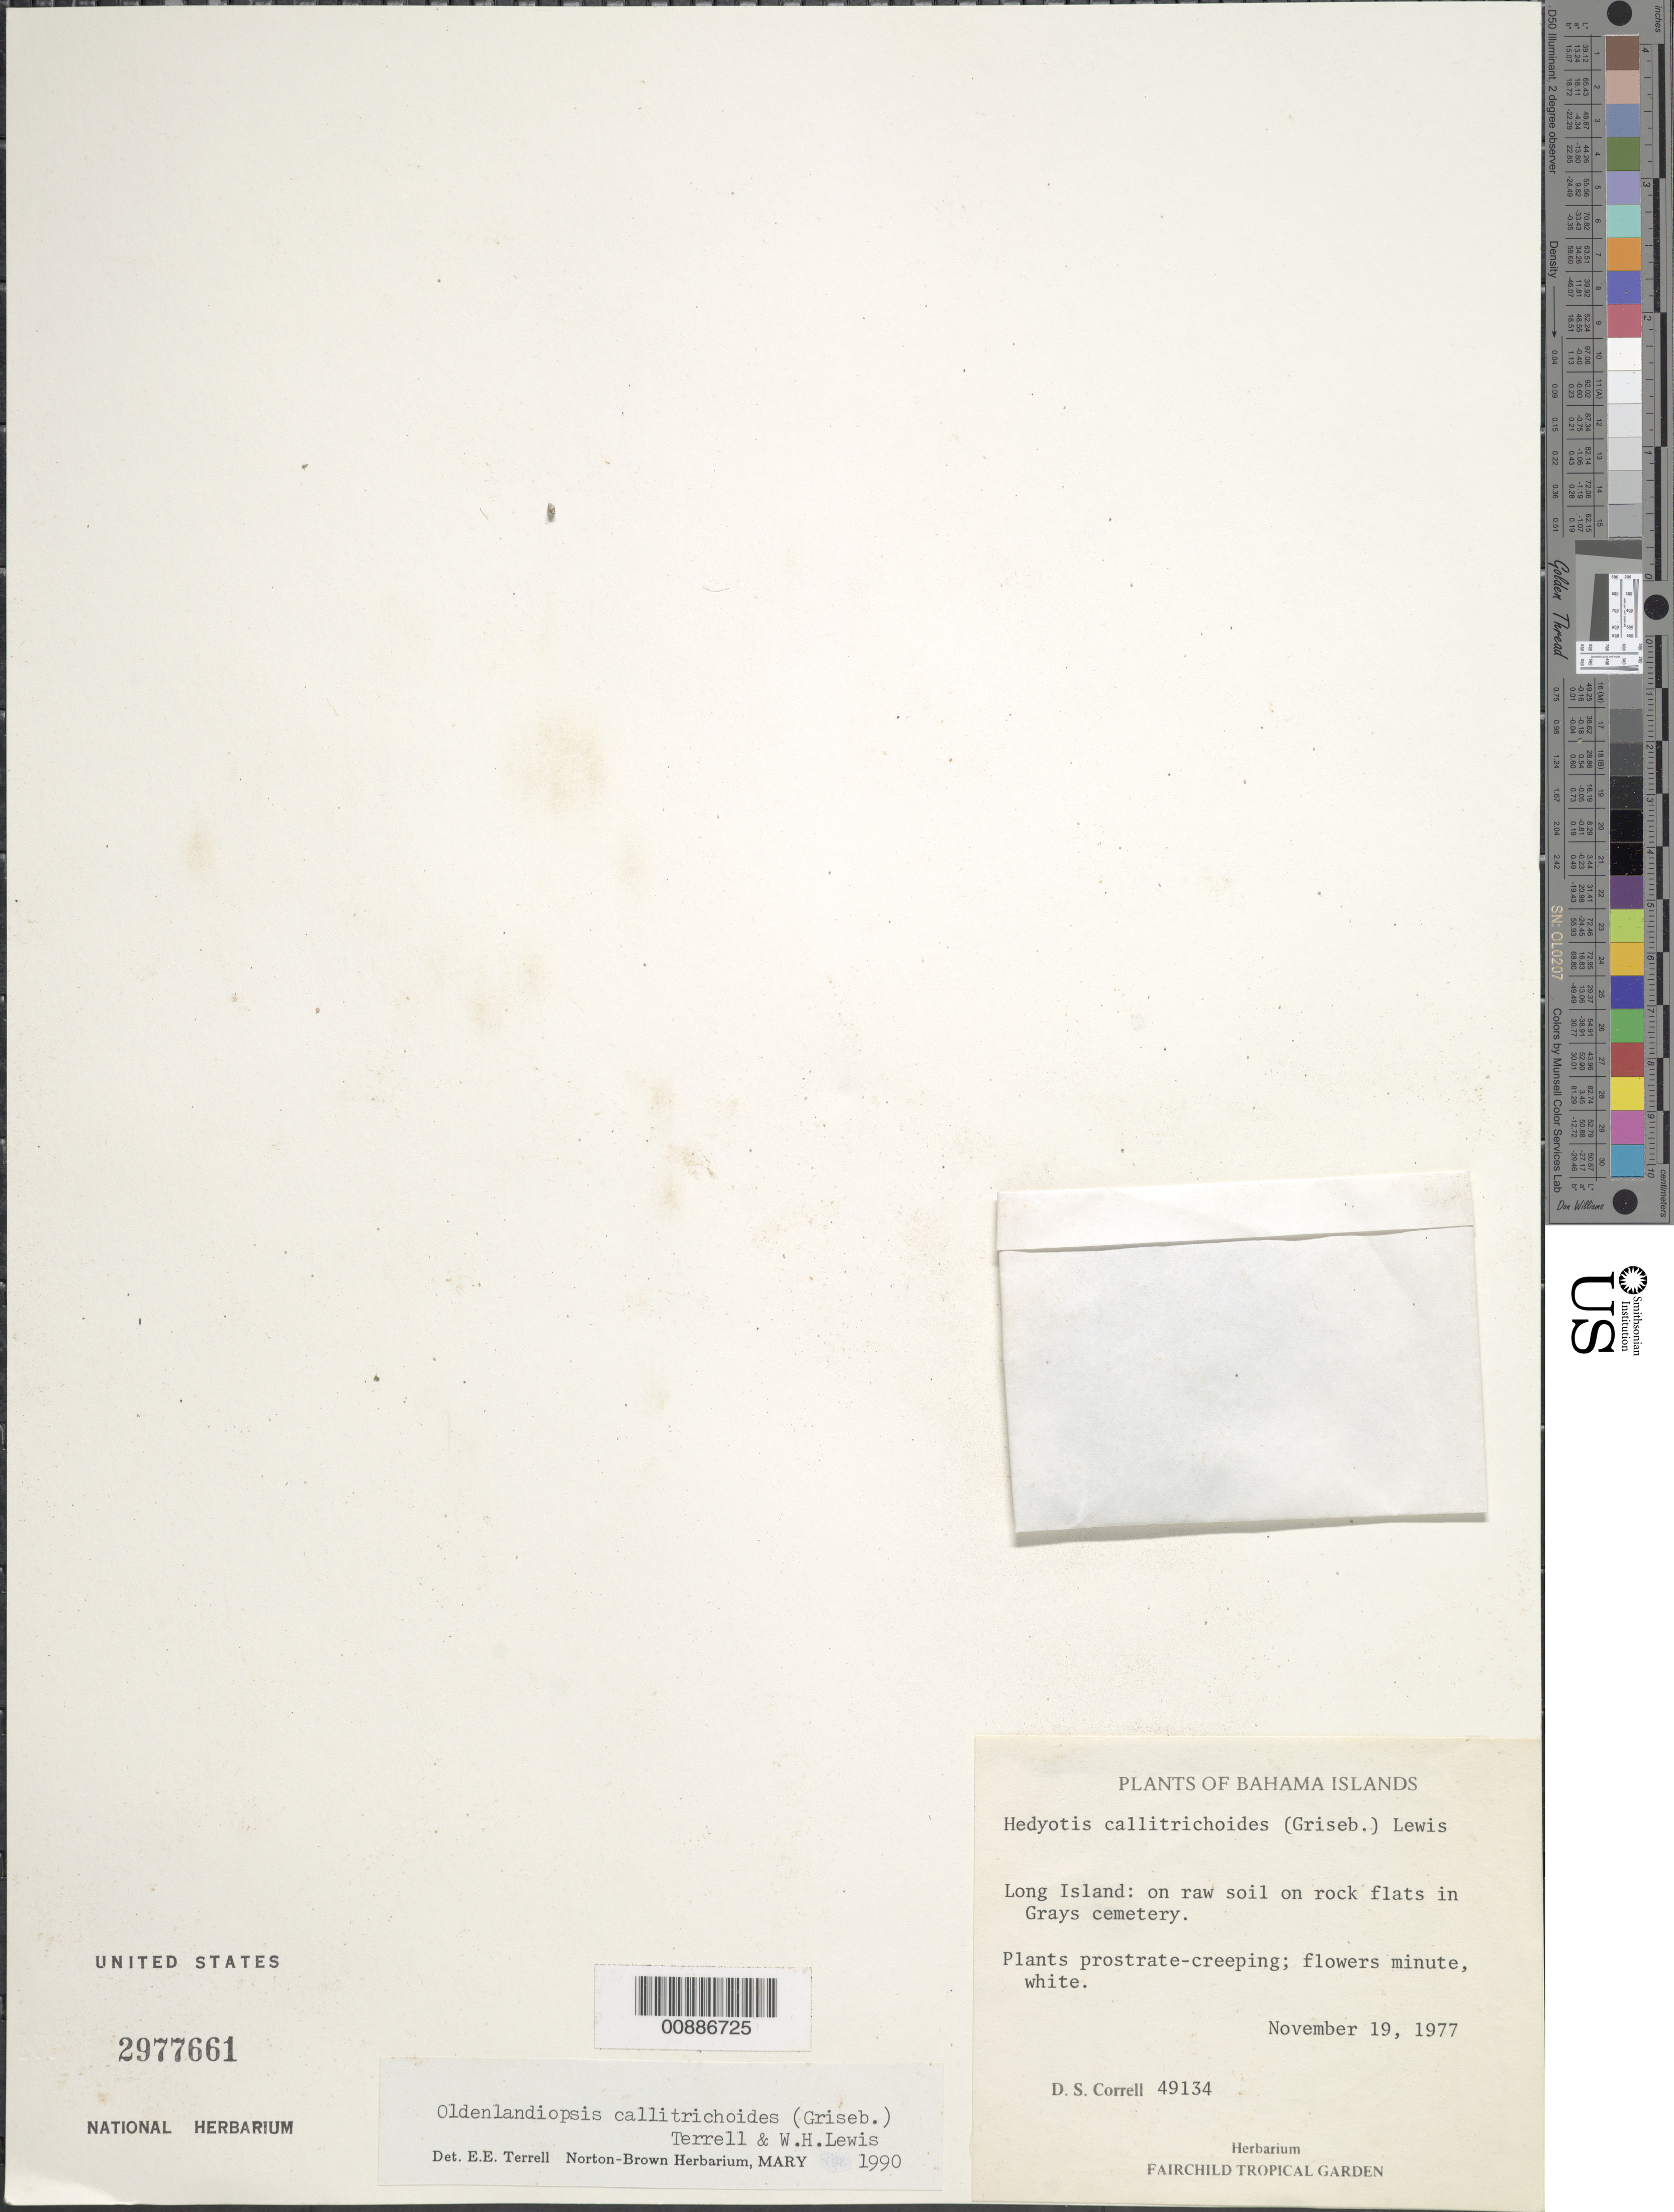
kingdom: Plantae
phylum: Tracheophyta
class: Magnoliopsida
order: Gentianales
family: Rubiaceae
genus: Oldenlandiopsis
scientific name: Oldenlandiopsis callitrichoides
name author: (Griseb.) Terrell & W.H. Lewis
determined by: Terrell, E. E.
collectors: D. S. Correll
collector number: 49134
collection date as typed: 19 Nov 1977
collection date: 1977-11-19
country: Bahamas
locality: Long Island: in Grays cemetery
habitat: On bare soil on rock flats in cemetery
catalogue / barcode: US 2977661